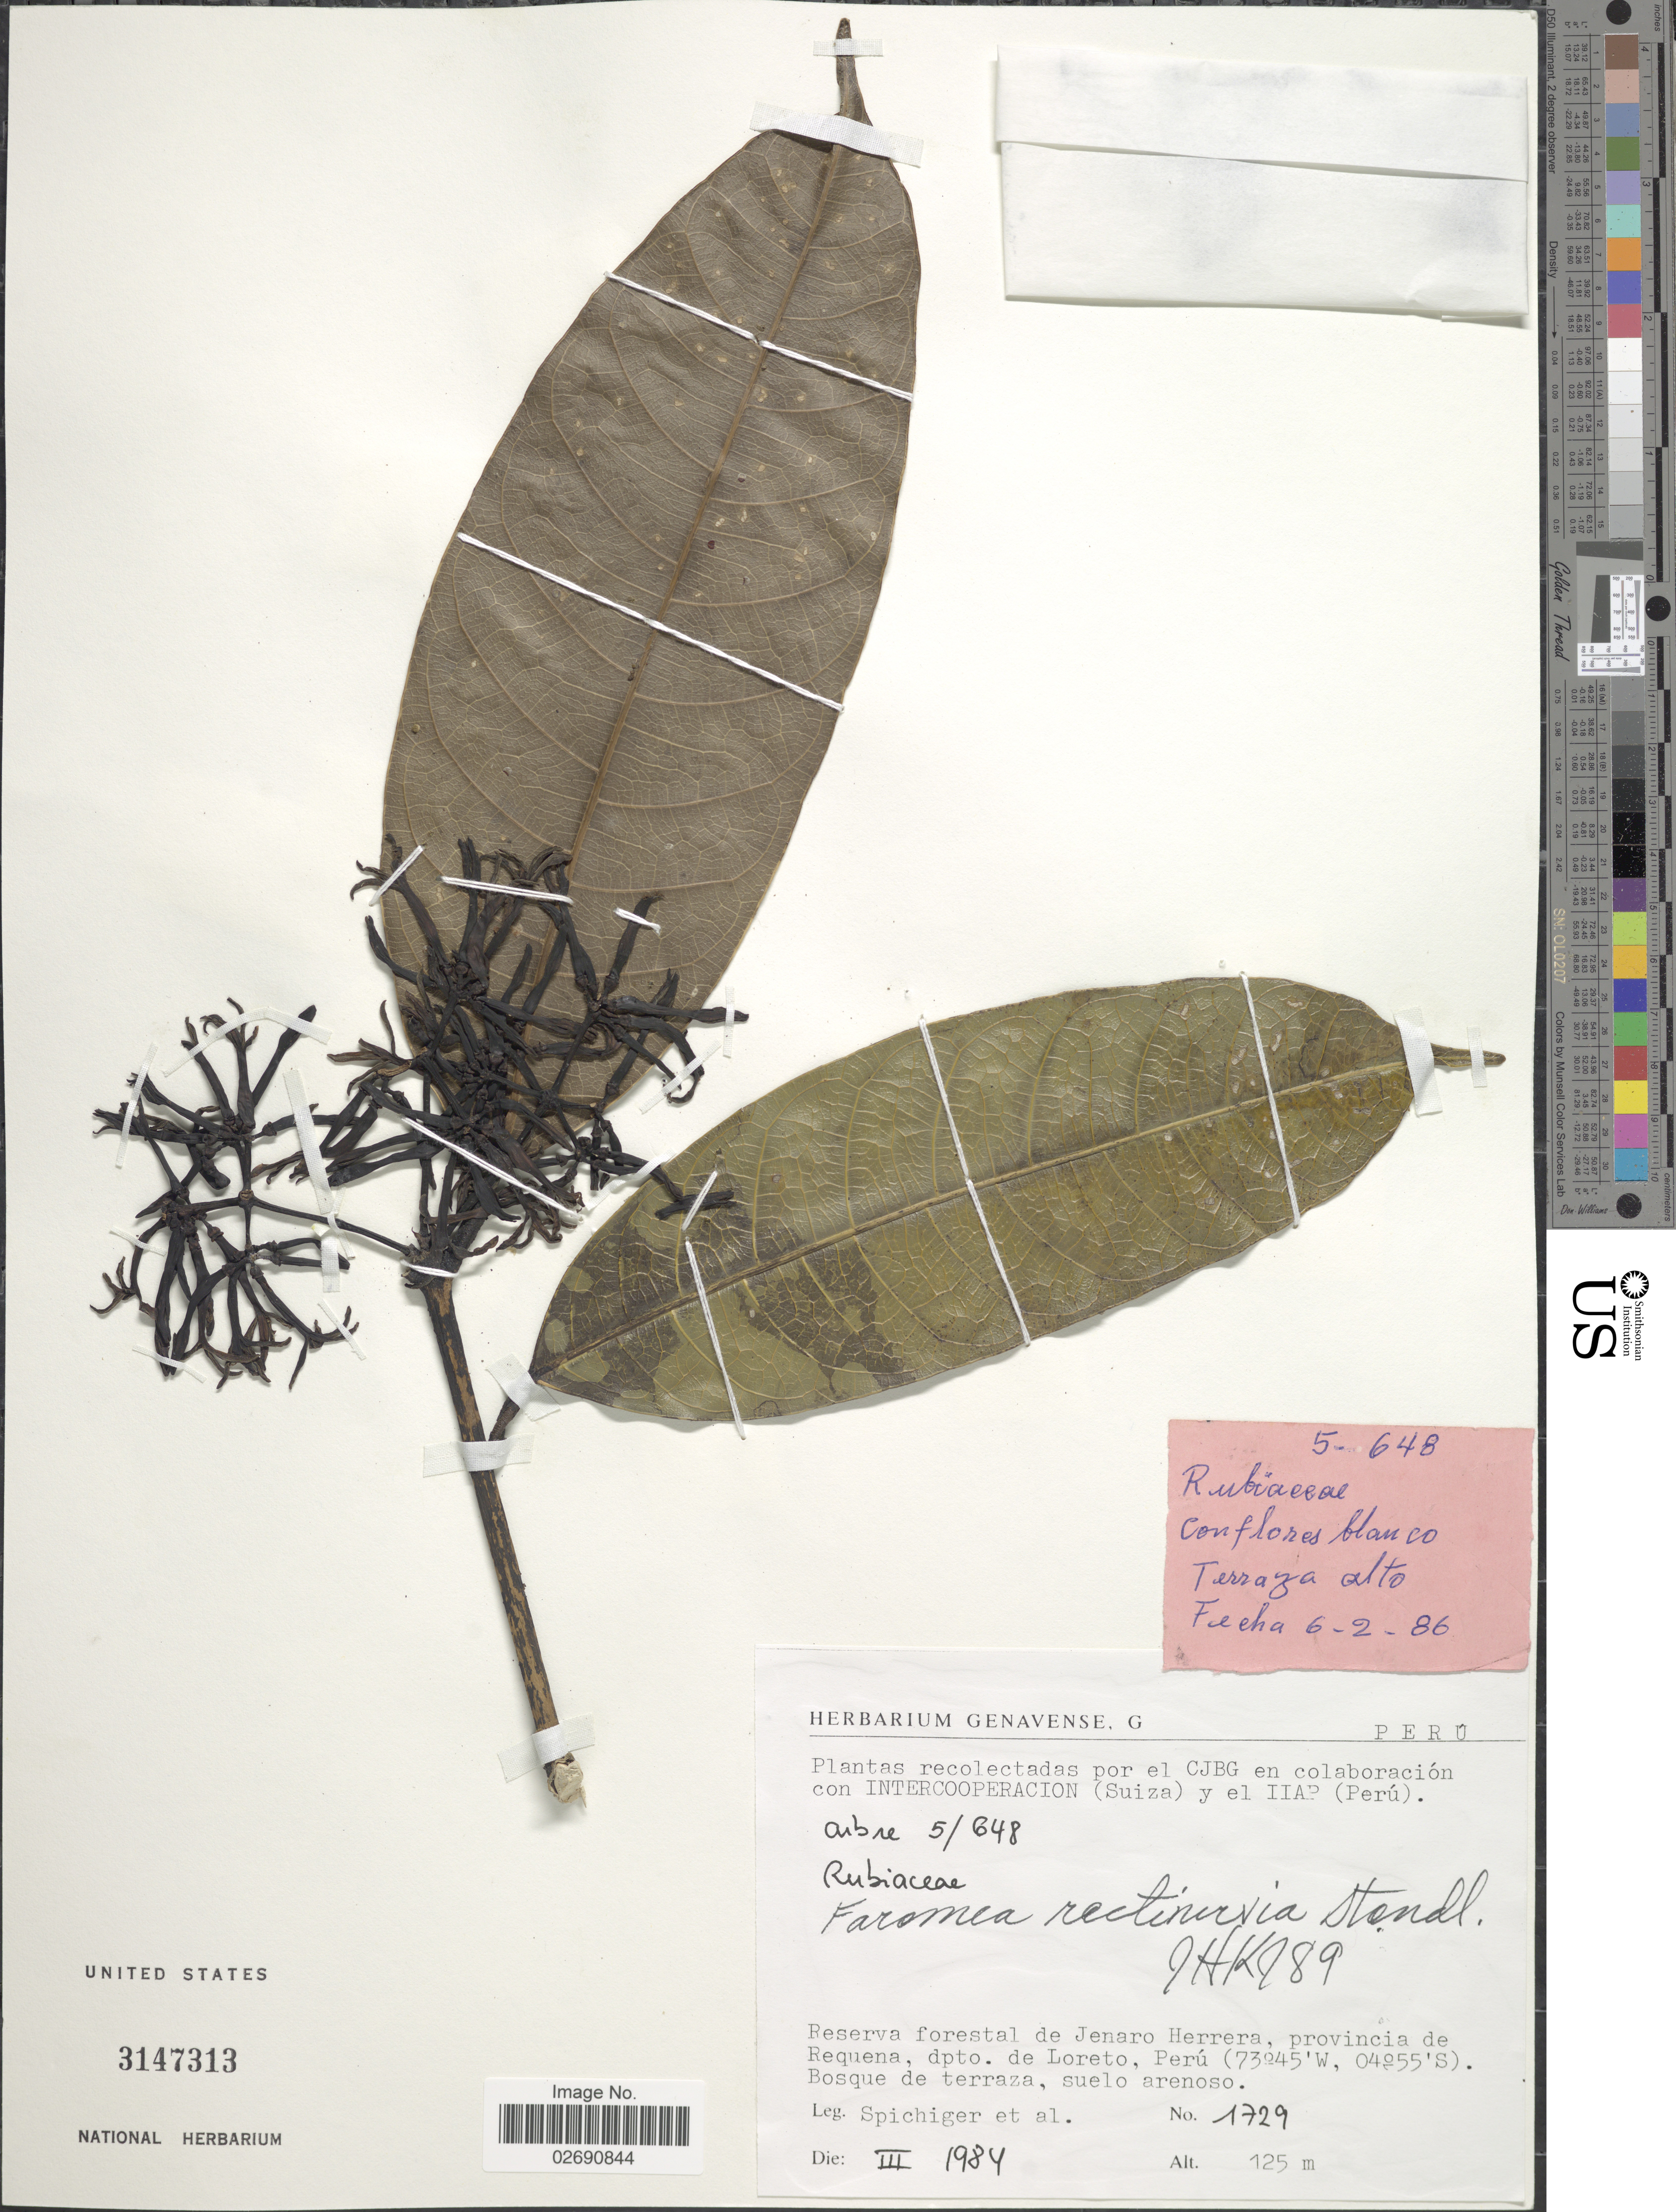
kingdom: Plantae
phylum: Tracheophyta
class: Magnoliopsida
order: Gentianales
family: Rubiaceae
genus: Faramea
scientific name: Faramea rectinervia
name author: Standl.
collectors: Spichiger & et al.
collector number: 1729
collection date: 1984-03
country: Peru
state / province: Loreto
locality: Reserva forestal de Jenaro Herrera, provincia Requena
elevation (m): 125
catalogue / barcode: US 3147313